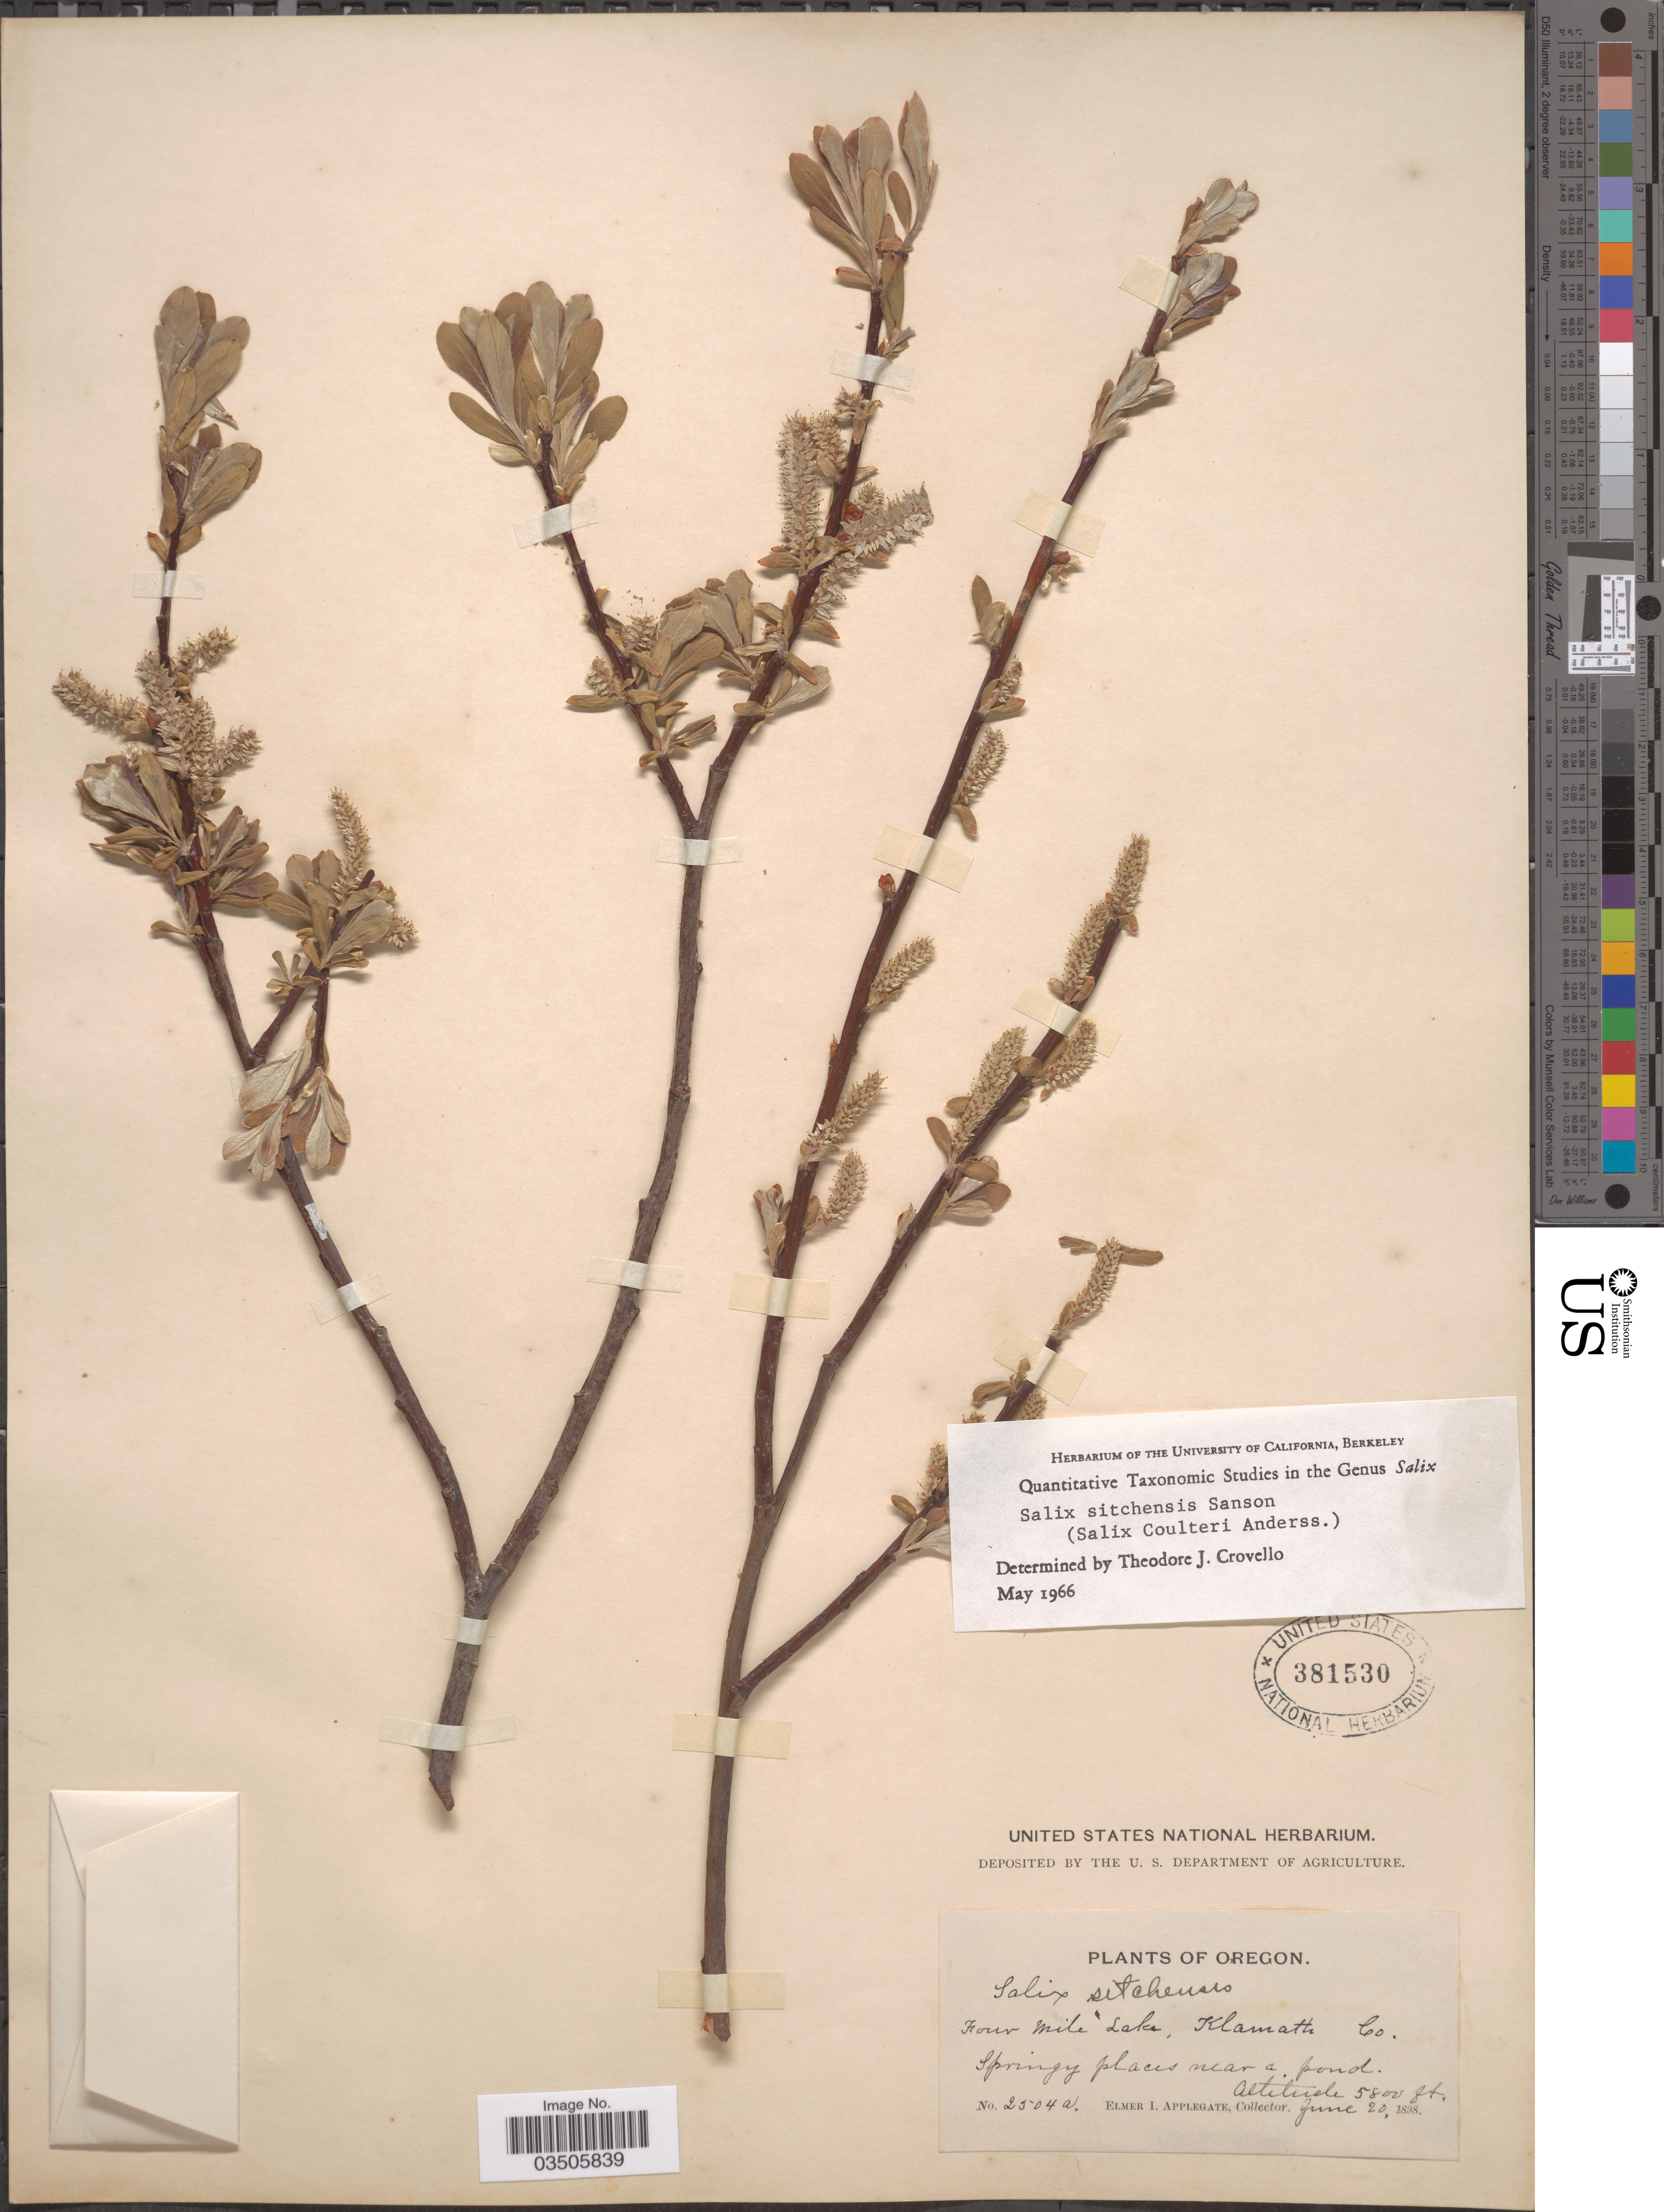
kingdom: Plantae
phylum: Tracheophyta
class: Magnoliopsida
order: Malpighiales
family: Salicaceae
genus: Salix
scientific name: Salix sitchensis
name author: Sanson ex Bong.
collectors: E. I. Applegate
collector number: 2504a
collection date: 1898-06-20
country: United States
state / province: Oregon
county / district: Klamath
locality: Four Mile Lake, Klamath Co. Spring places near a pond.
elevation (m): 1768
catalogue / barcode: US 381530